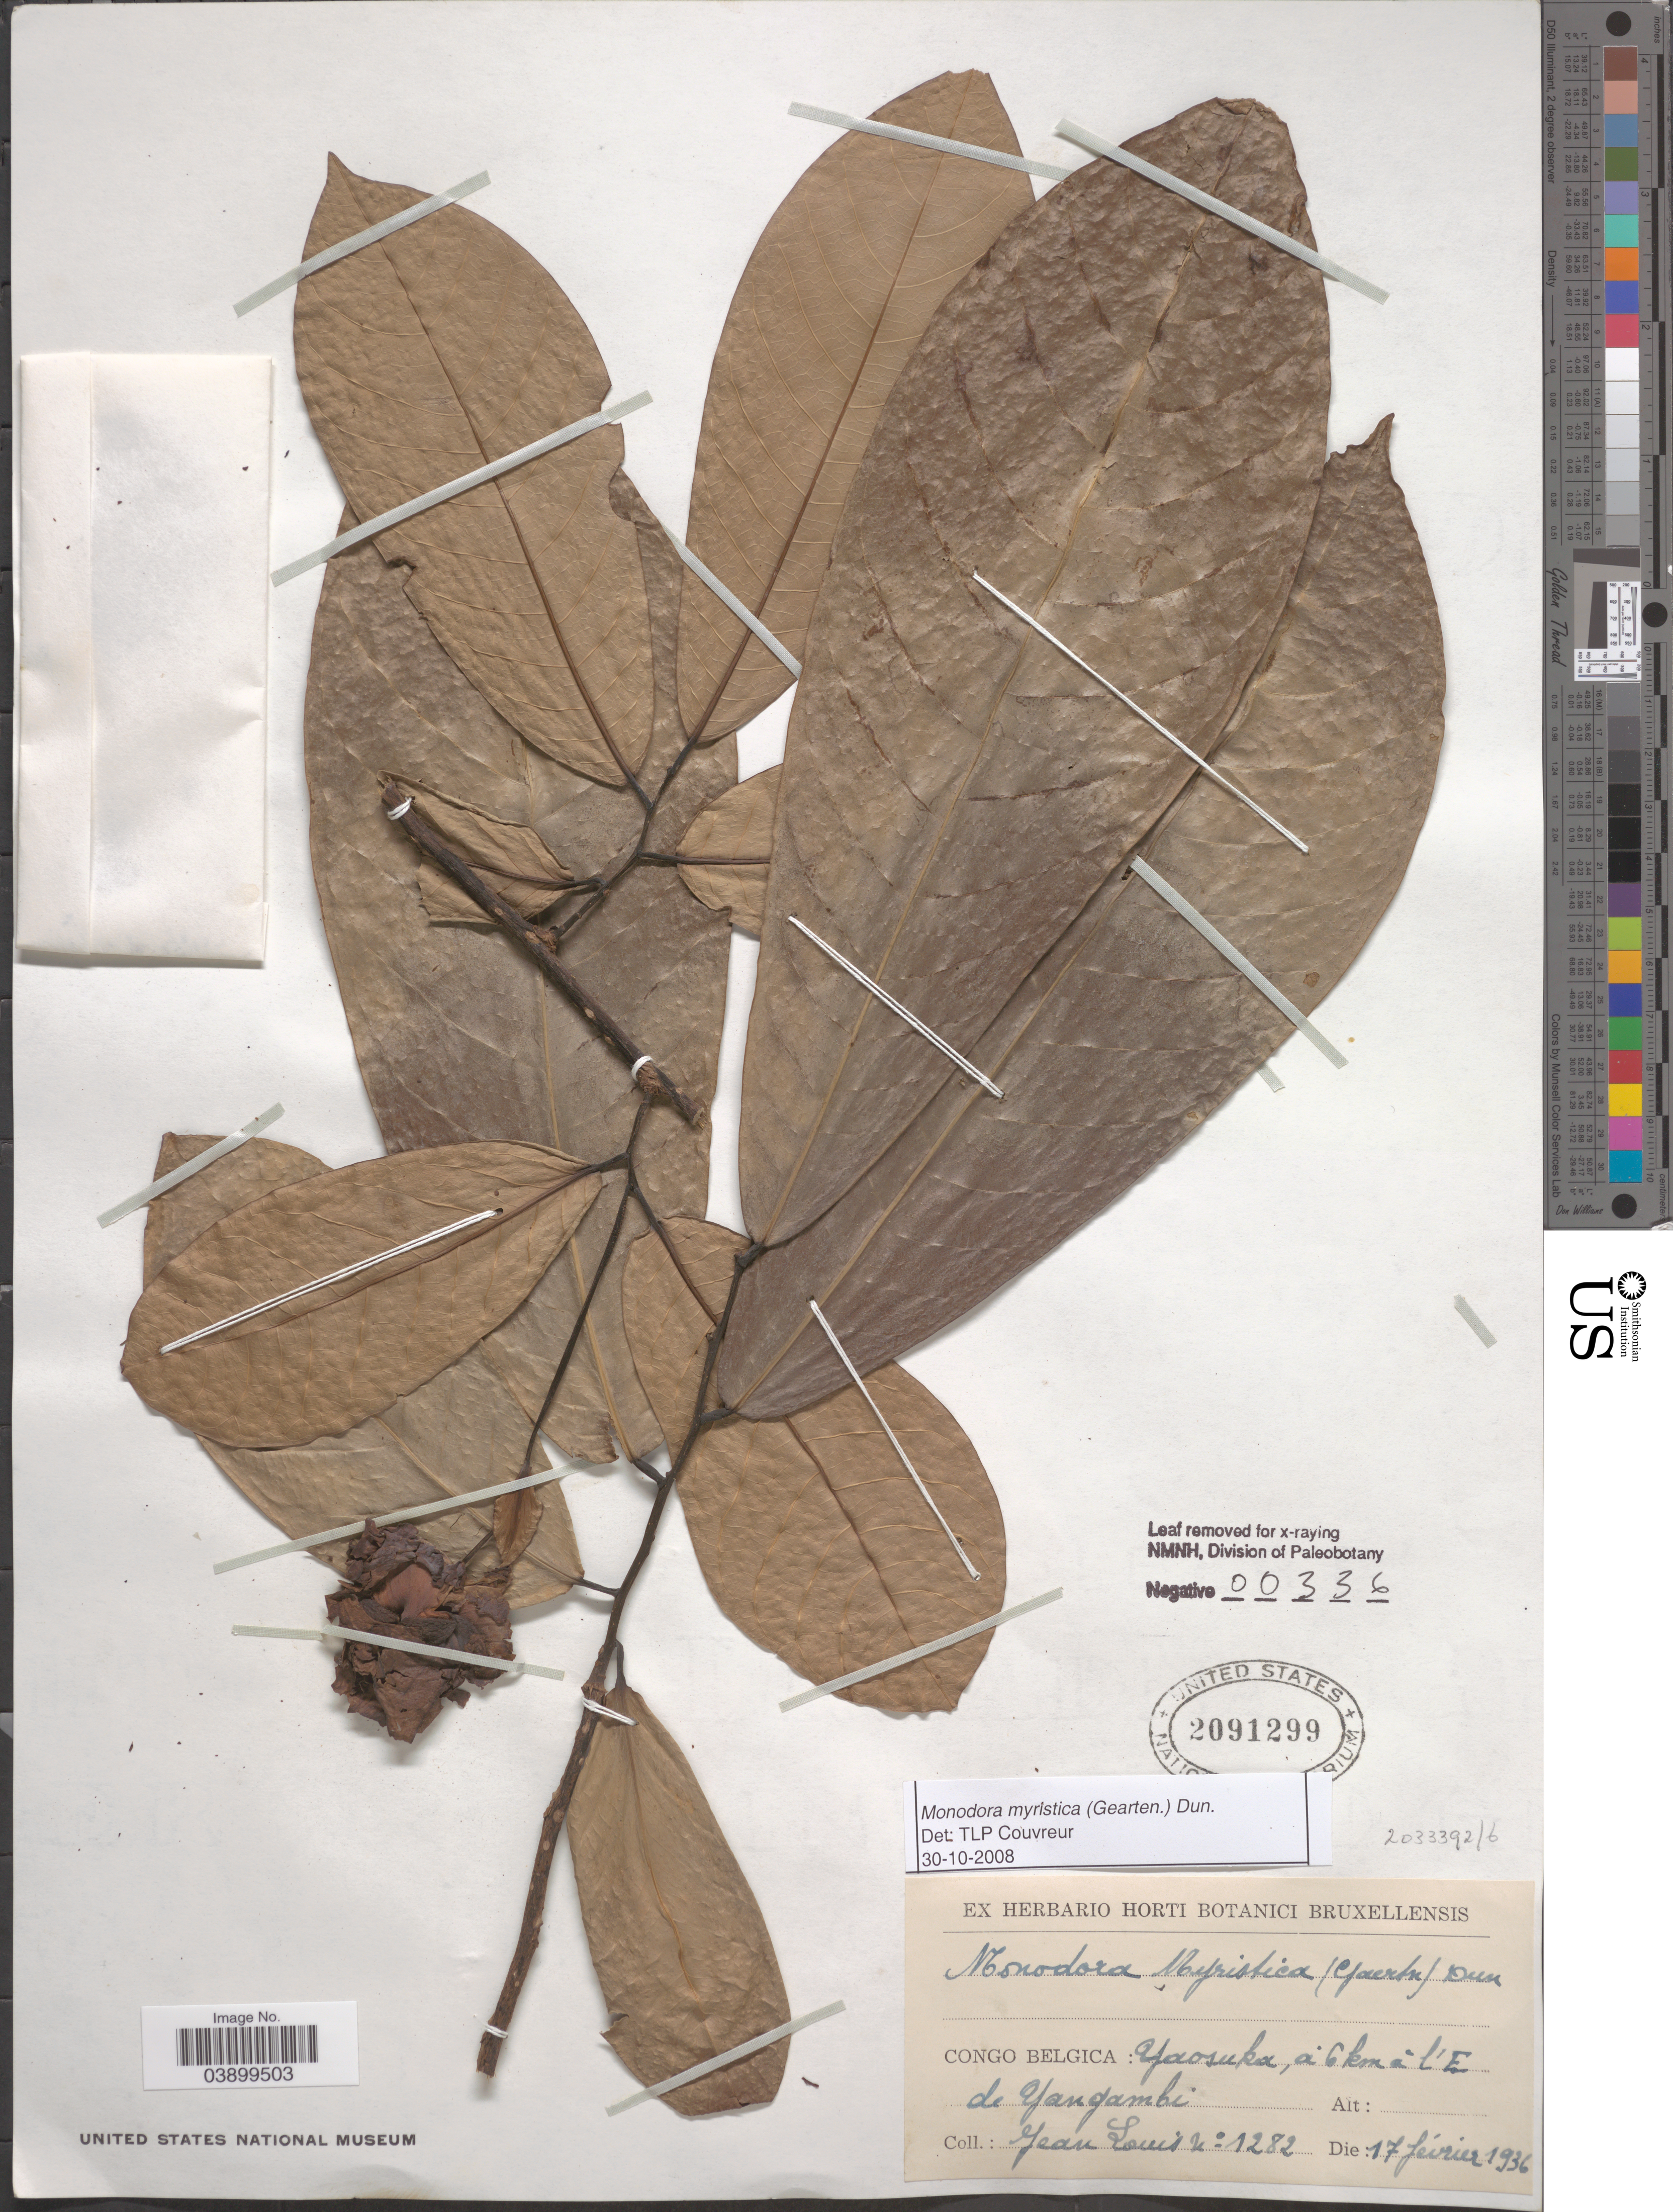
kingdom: Plantae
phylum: Tracheophyta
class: Magnoliopsida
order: Magnoliales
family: Annonaceae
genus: Monodora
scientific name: Monodora myristica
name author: (Gaertn.) Dunal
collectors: J. Louis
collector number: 1282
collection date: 1936-02-17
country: Congo, Democratic Republic of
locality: Congo Belgica: Yaosuka, á 6 km á l' E de Yangambi.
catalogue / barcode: US 2091299